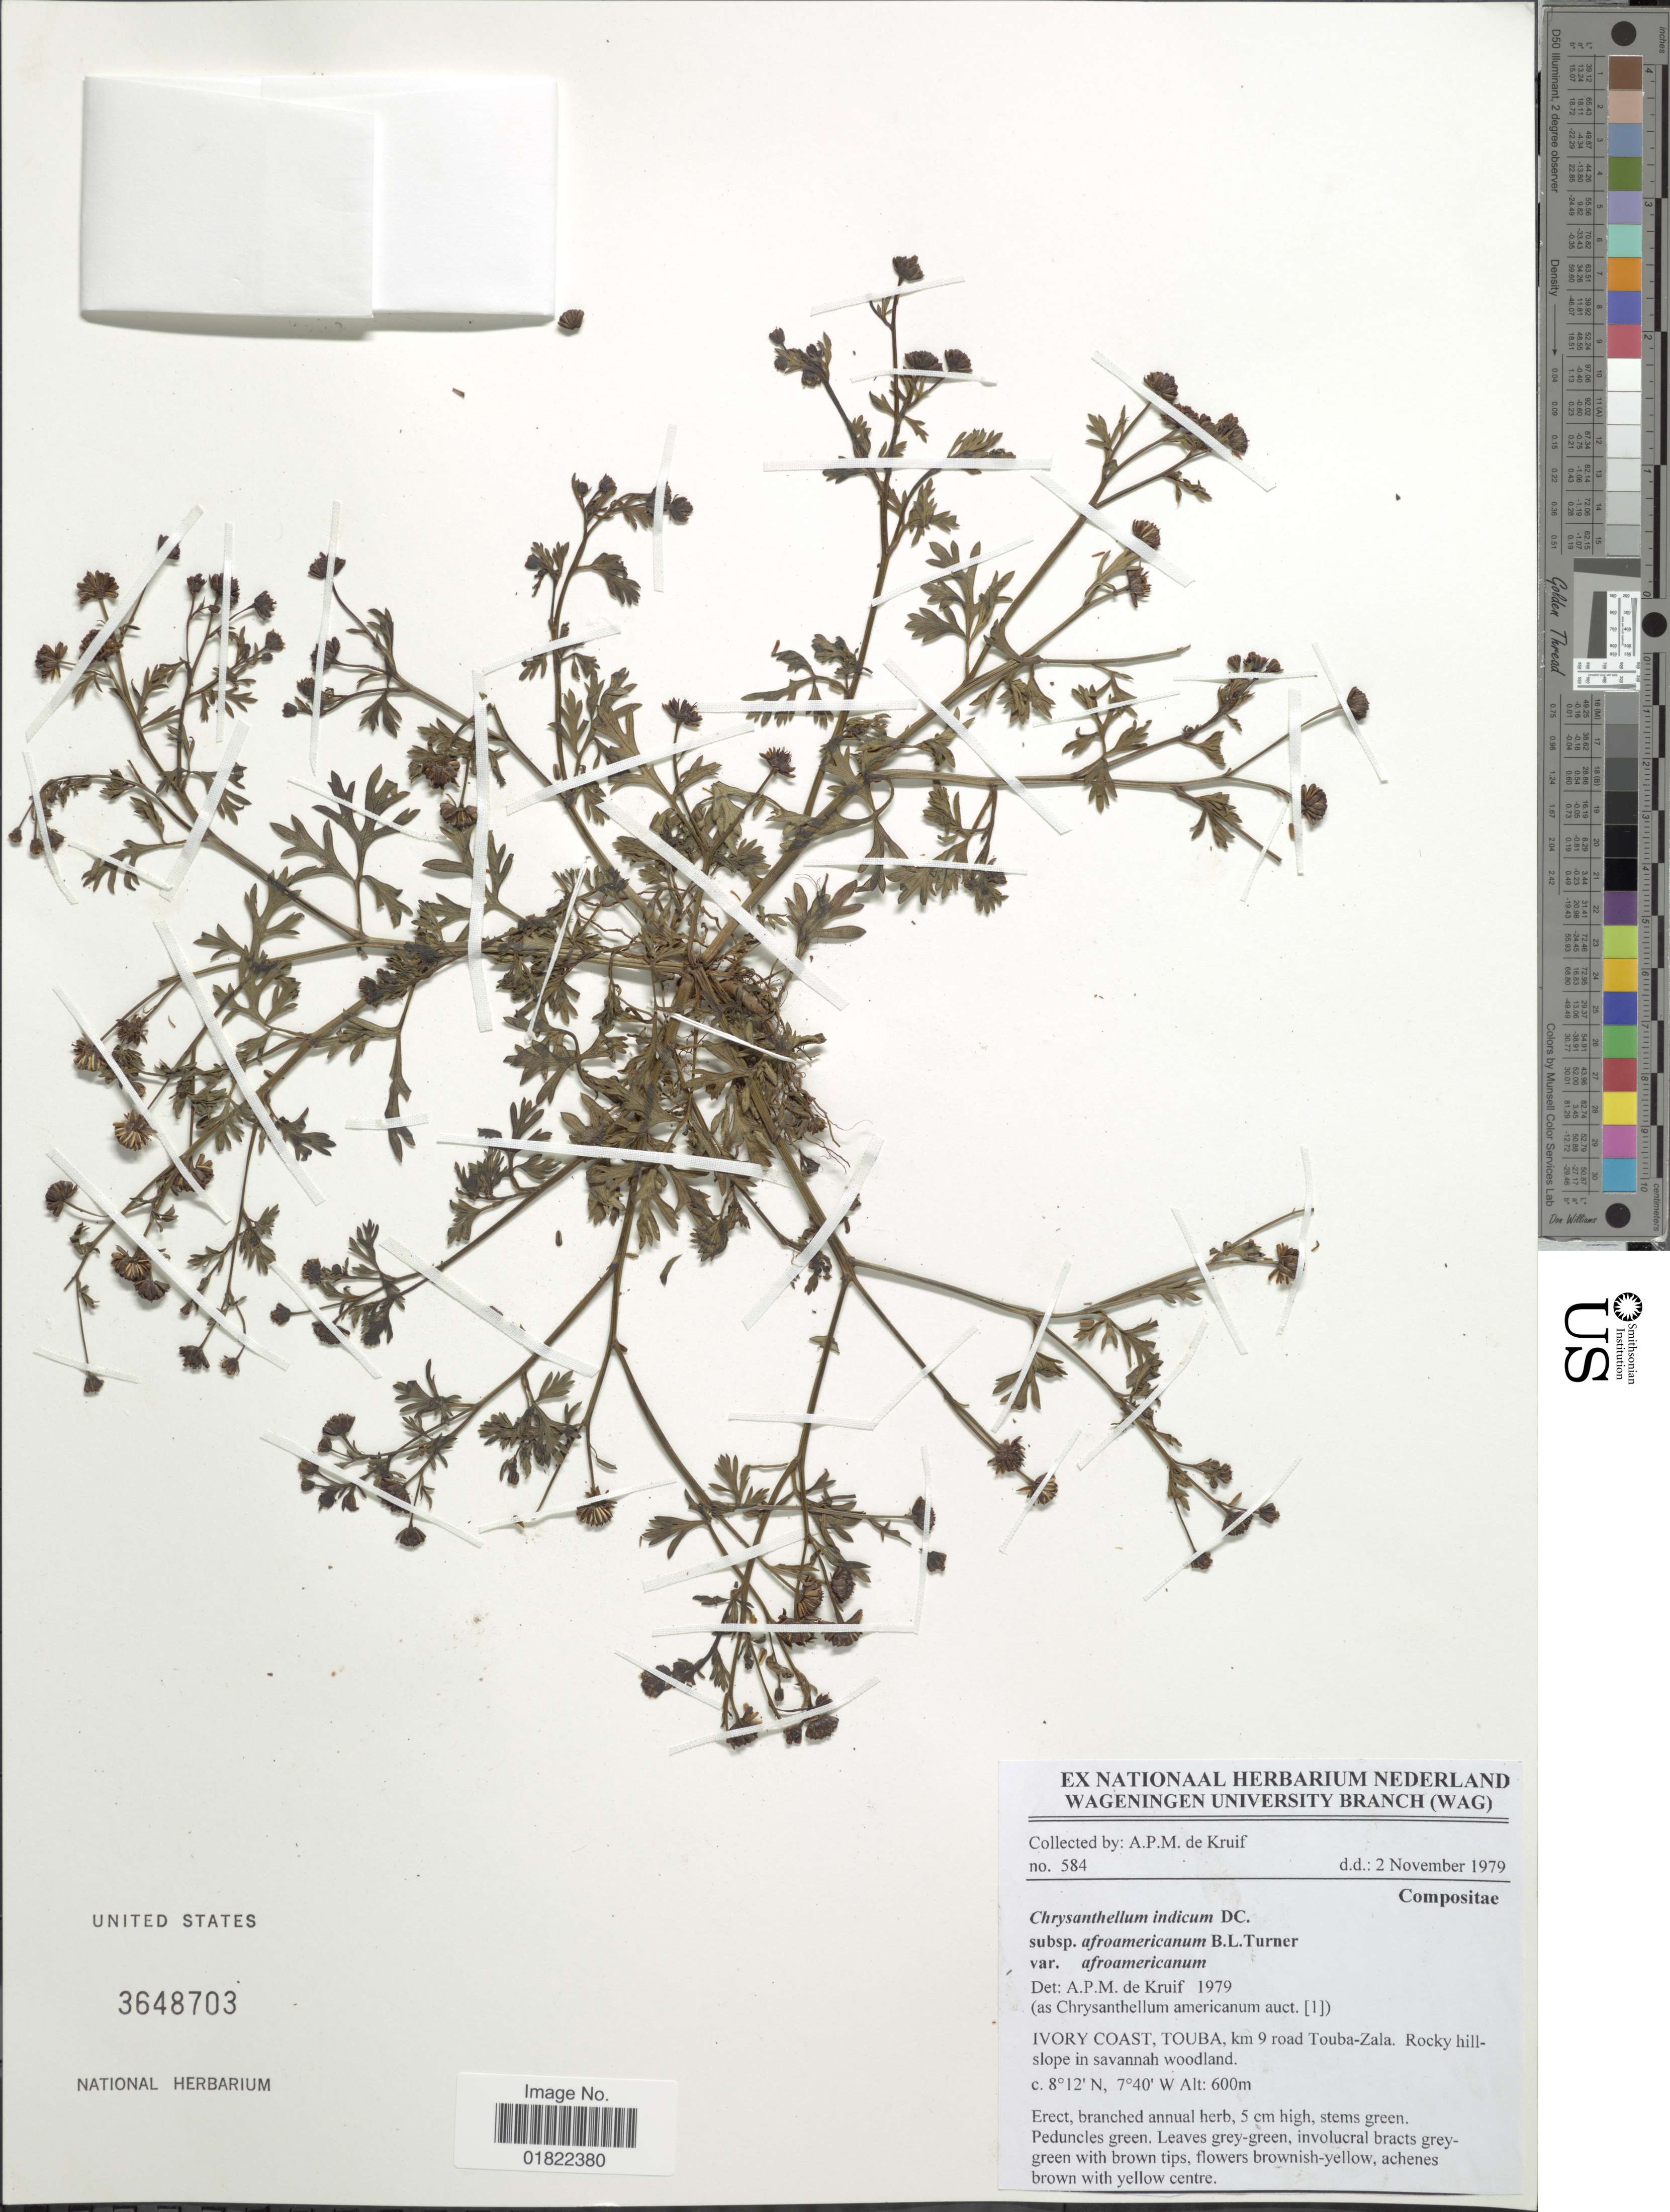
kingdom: Plantae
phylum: Tracheophyta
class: Magnoliopsida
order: Asterales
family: Asteraceae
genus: Chrysanthemum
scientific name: Chrysanthemum indicum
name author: L.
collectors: A. P. de Kruif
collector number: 584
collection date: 1979-11-02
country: Ivory Coast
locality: Ivory Coast, Touba, km 9 road Touba-Zala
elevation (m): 600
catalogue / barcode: US 3648703